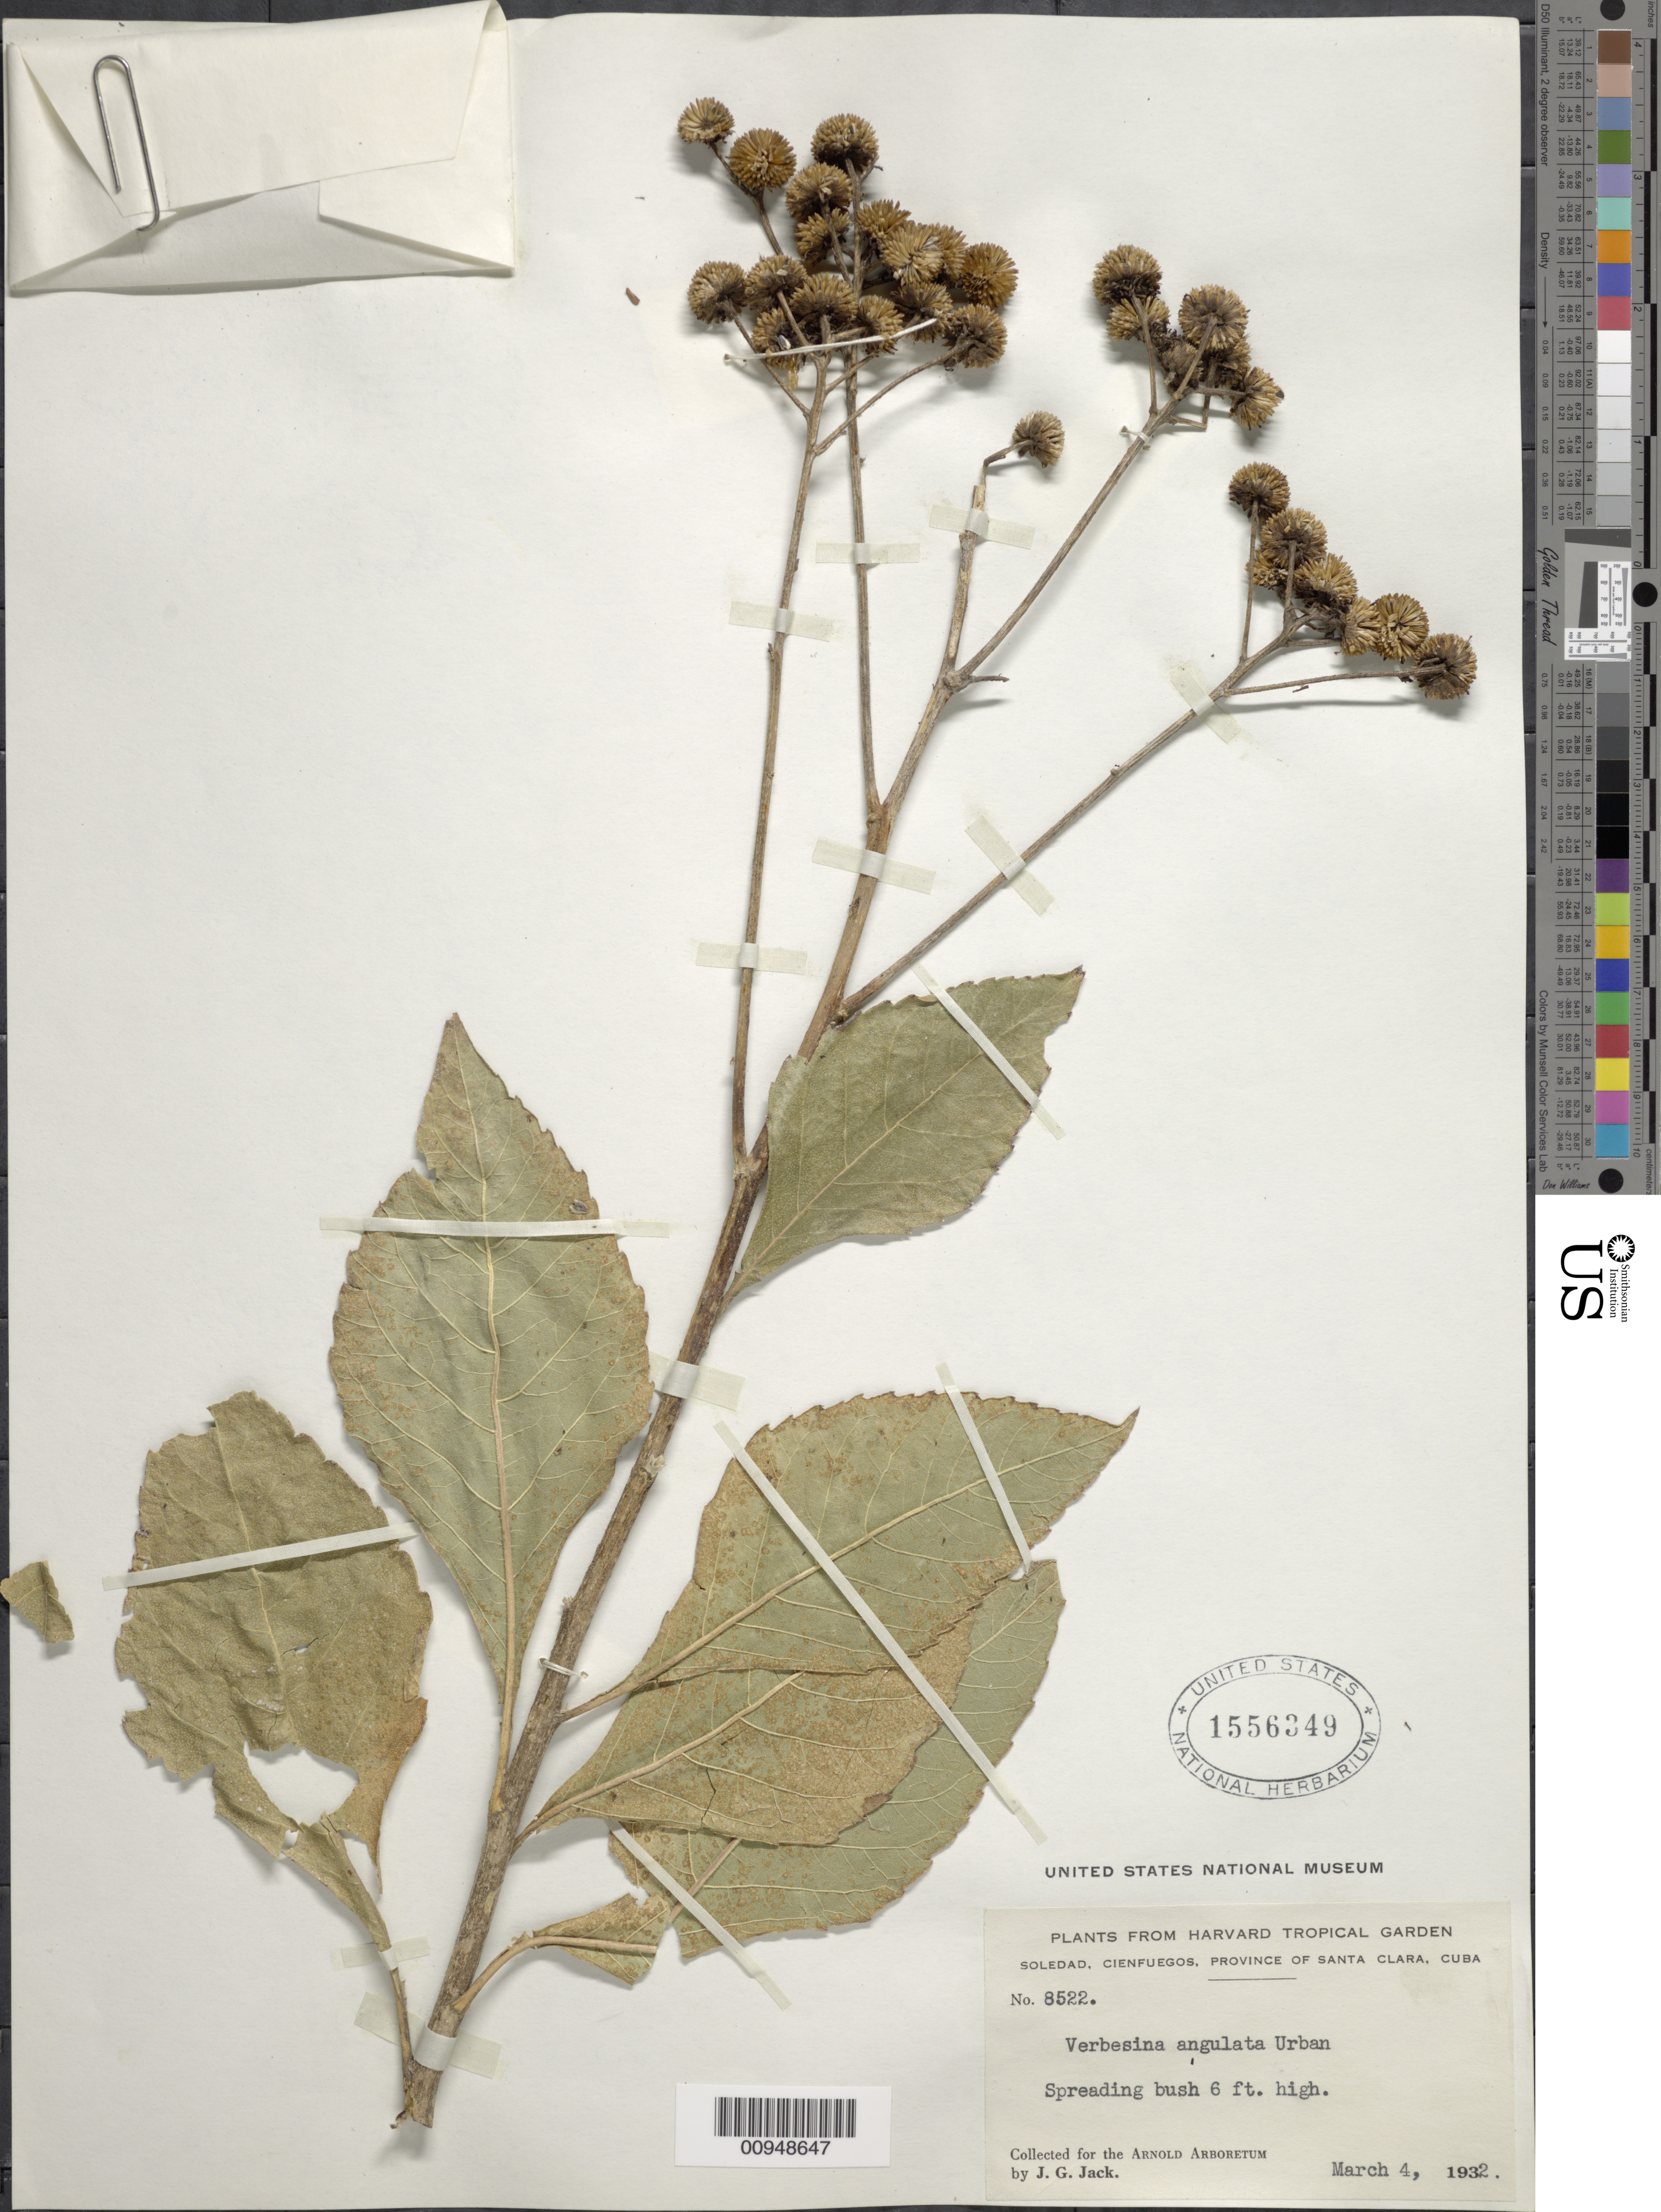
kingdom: Plantae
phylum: Tracheophyta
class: Magnoliopsida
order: Asterales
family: Asteraceae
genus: Verbesina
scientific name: Verbesina angulata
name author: Urb.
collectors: J. G. Jack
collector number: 8522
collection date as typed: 04 Mar 1932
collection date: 1932-03-04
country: Cuba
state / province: Cienfuegos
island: Cuba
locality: Soledad, Cienfuegos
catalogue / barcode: US 1556349